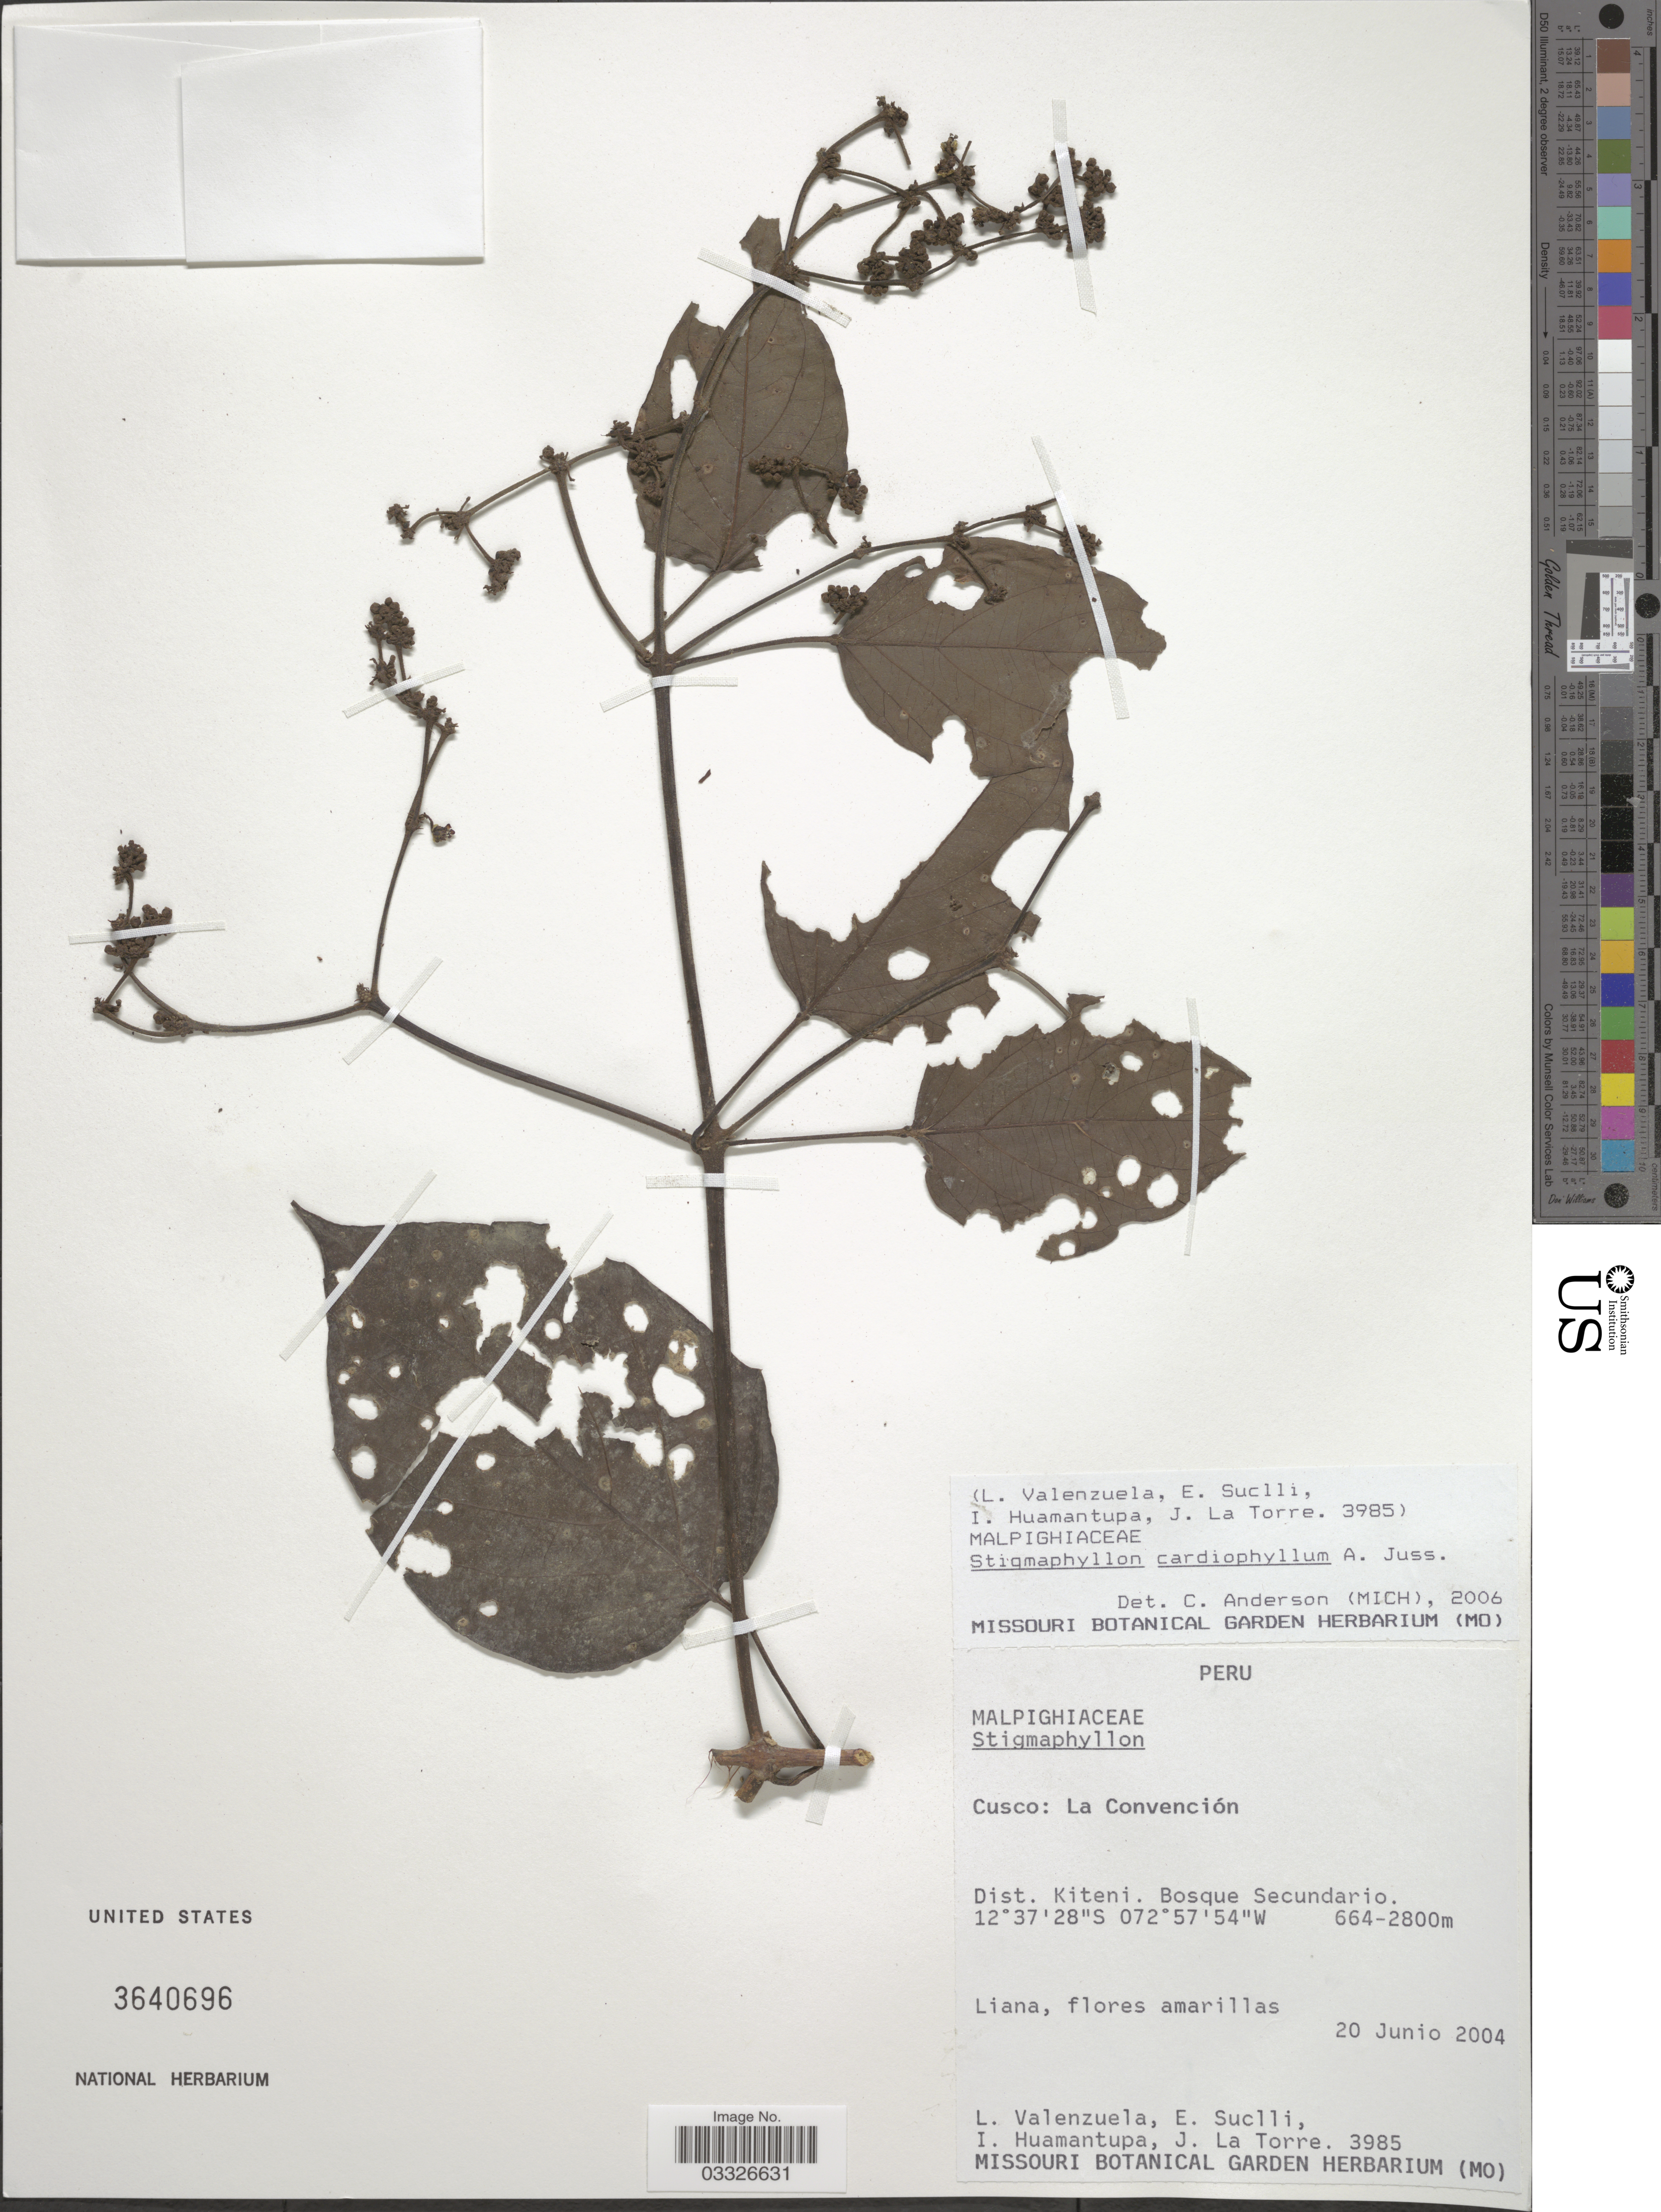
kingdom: Plantae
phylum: Tracheophyta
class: Magnoliopsida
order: Malpighiales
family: Malpighiaceae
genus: Stigmaphyllon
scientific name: Stigmaphyllon cardiophyllum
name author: A. Juss.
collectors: L. Valenzuela, E. Suclli, I. Huamantupa & J. La Torre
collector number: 3985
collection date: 2004-06-20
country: Peru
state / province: Cusco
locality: La Convención. Dist. Kiteni.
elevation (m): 664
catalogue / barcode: US 3640696